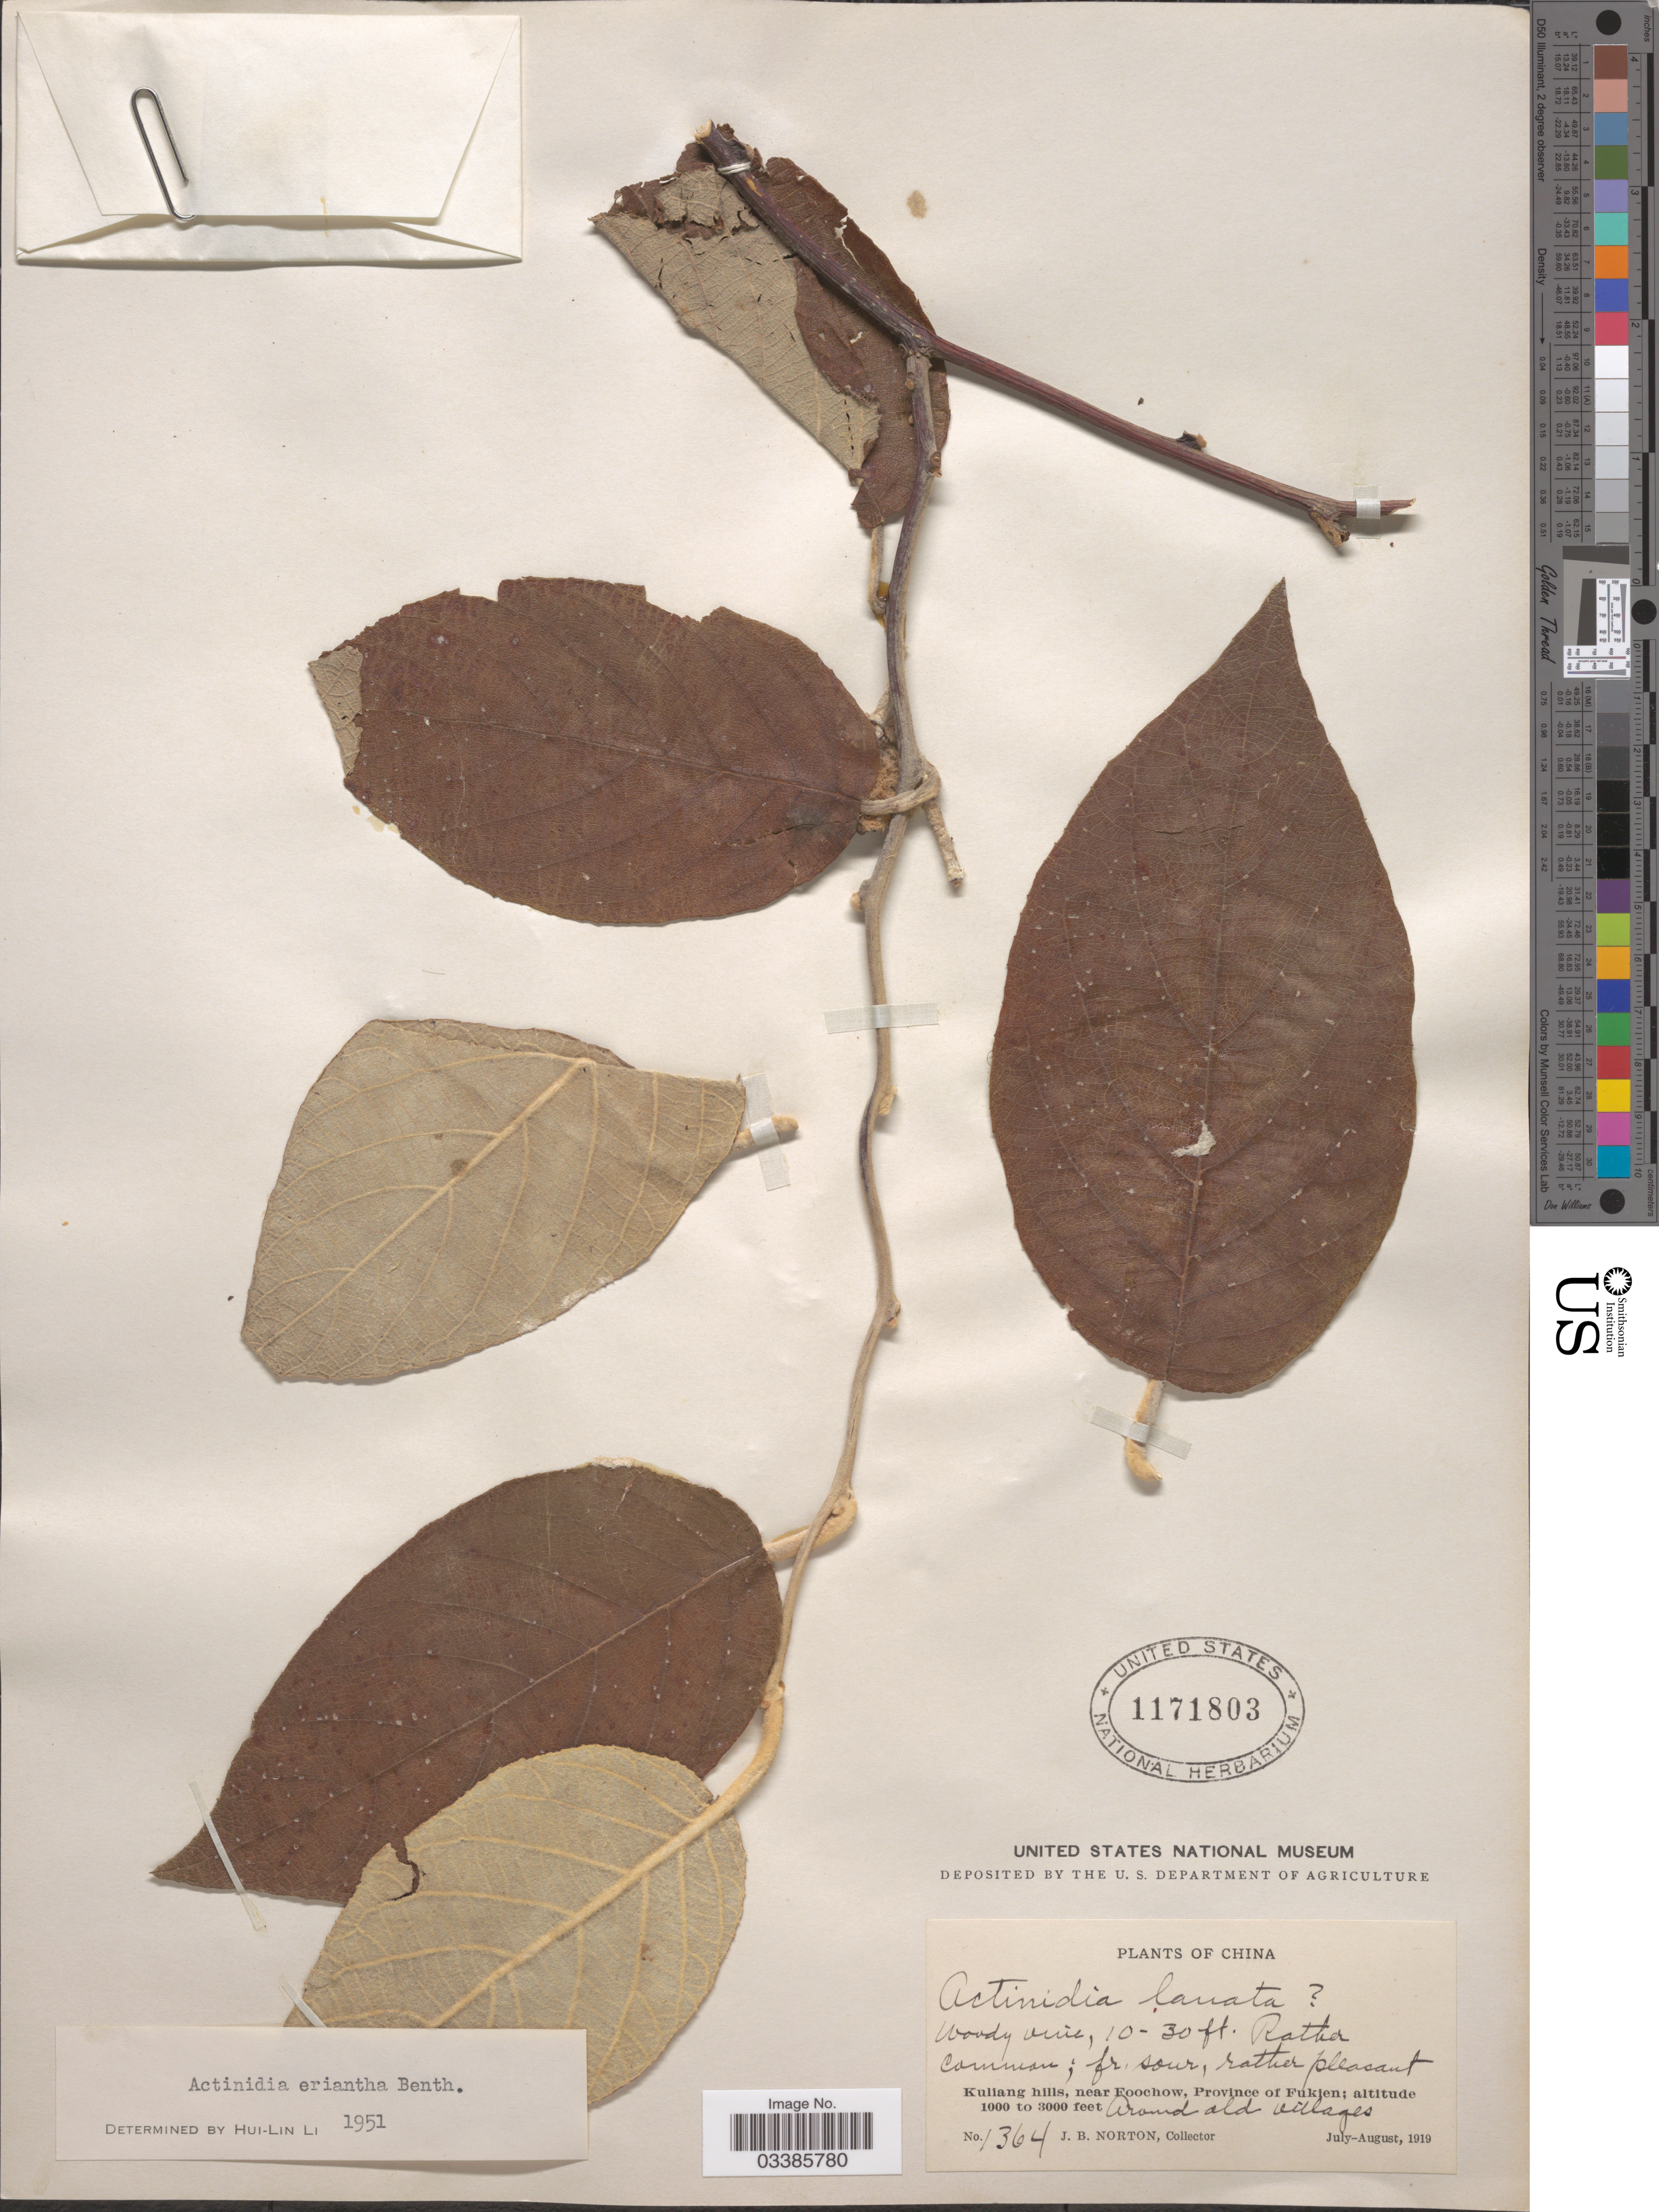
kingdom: Plantae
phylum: Tracheophyta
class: Magnoliopsida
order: Ericales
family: Actinidiaceae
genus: Actinidia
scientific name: Actinidia eriantha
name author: Benth.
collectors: J. B. Norton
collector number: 1364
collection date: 1919-07/1919-08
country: China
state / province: Fujian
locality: Kuliang hills, near Foochow, Province of Fukien. Around old villages.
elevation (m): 305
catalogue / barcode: US 1171803